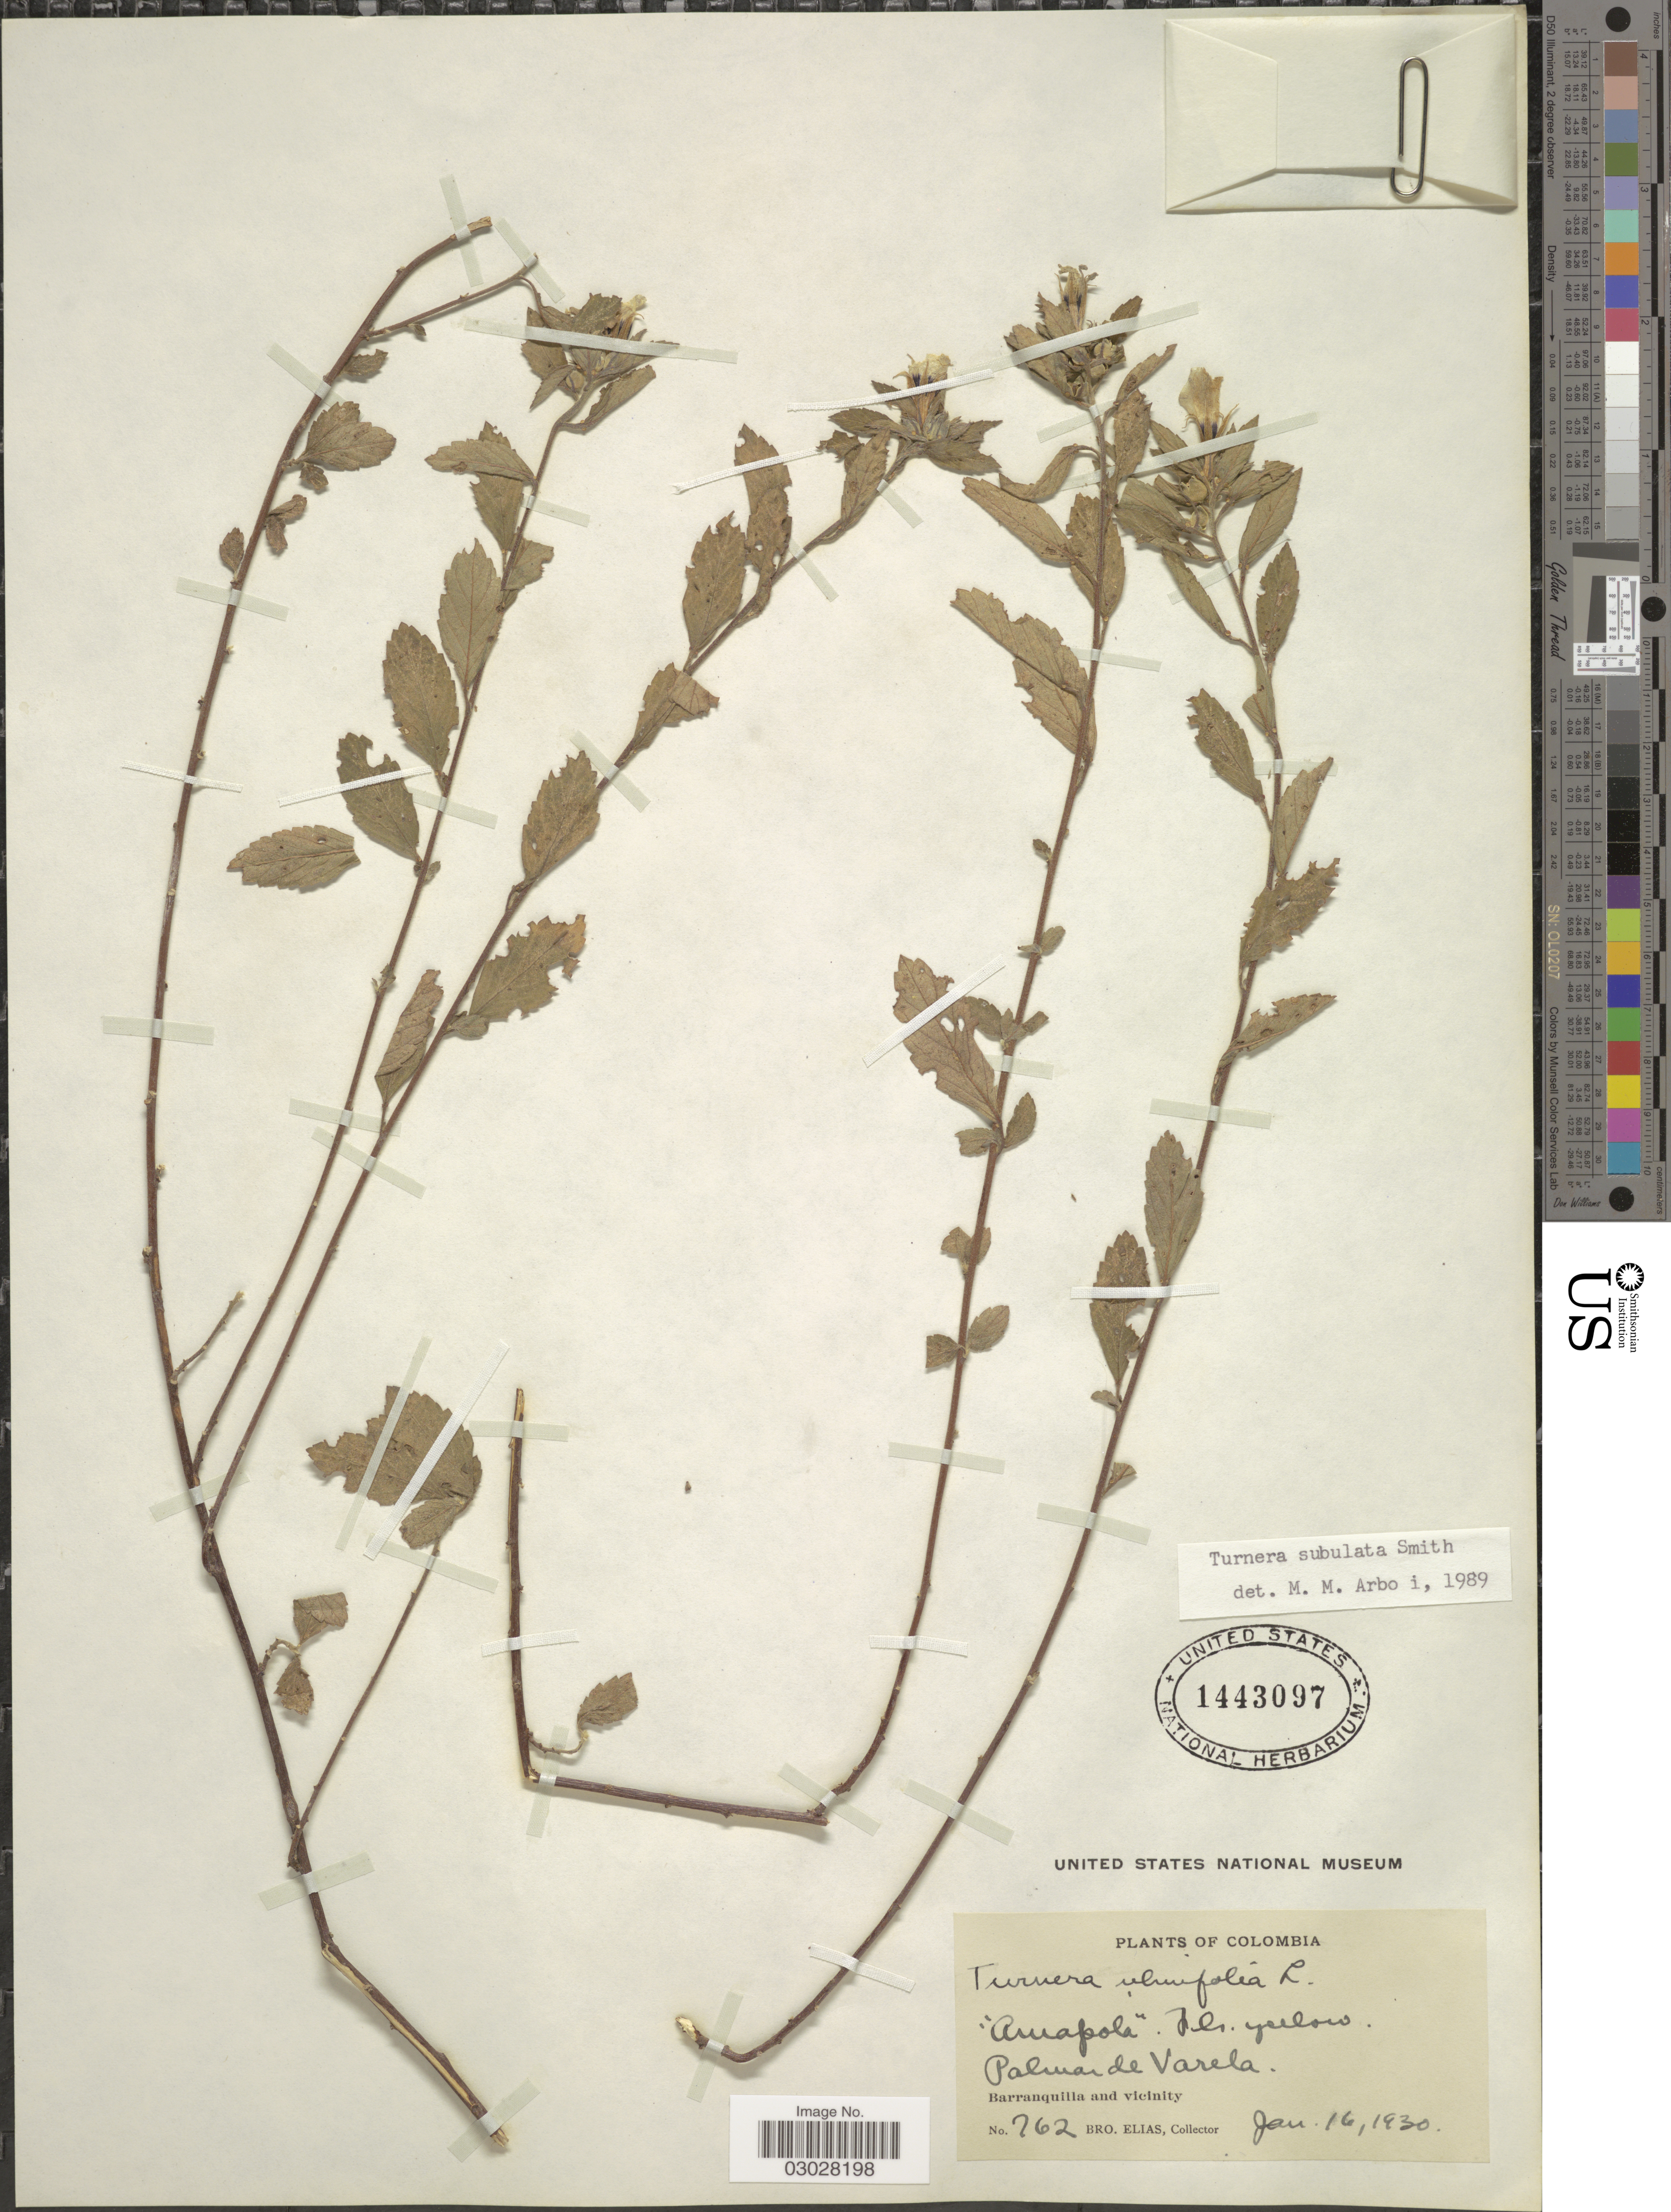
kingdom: Plantae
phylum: Tracheophyta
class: Magnoliopsida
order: Malpighiales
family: Turneraceae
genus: Turnera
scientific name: Turnera subulata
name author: Sm.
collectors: Bro. Elias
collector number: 762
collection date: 1930-01-16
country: Colombia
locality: Palmar de Varela. Barranquilla and vicinity.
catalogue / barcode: US 1443097